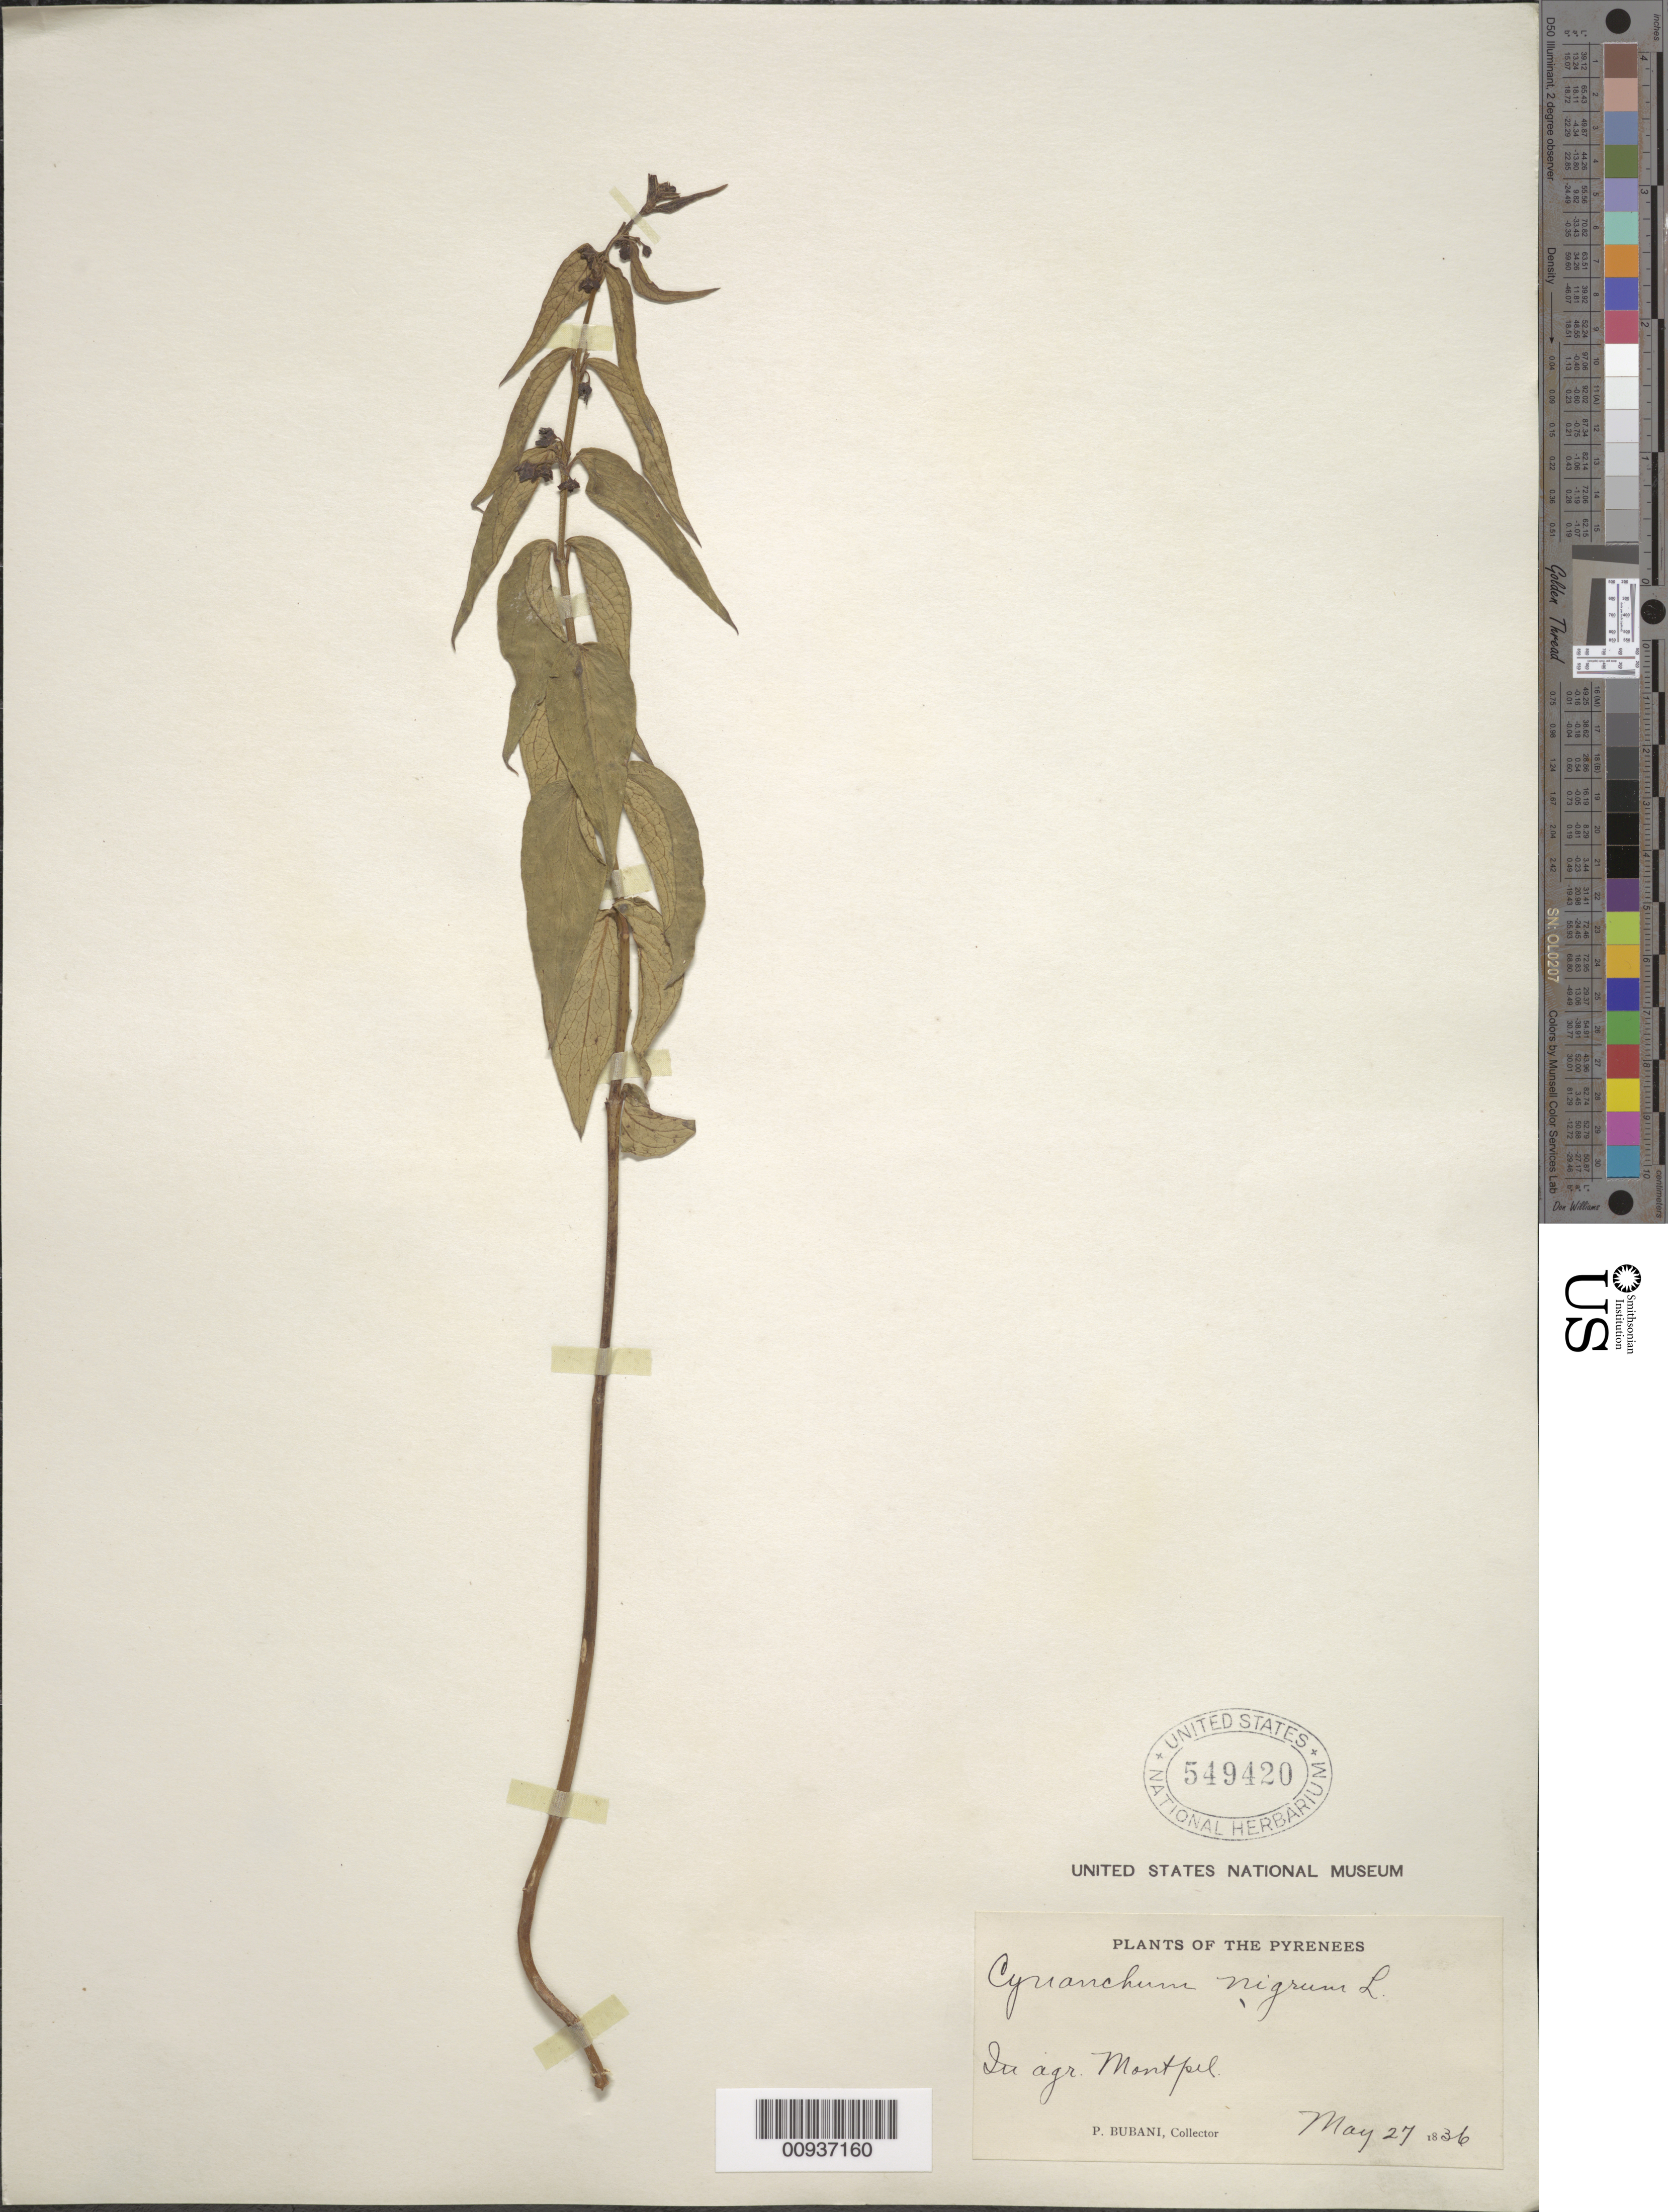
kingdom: Plantae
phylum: Tracheophyta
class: Magnoliopsida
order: Gentianales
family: Apocynaceae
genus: Cynanchum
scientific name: Cynanchum nigrum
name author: L.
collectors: P. Bubani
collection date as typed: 27 May 1836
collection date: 1836-05-27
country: France / Spain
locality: Du agr. Montpel. Pyrenees.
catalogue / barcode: US 549420